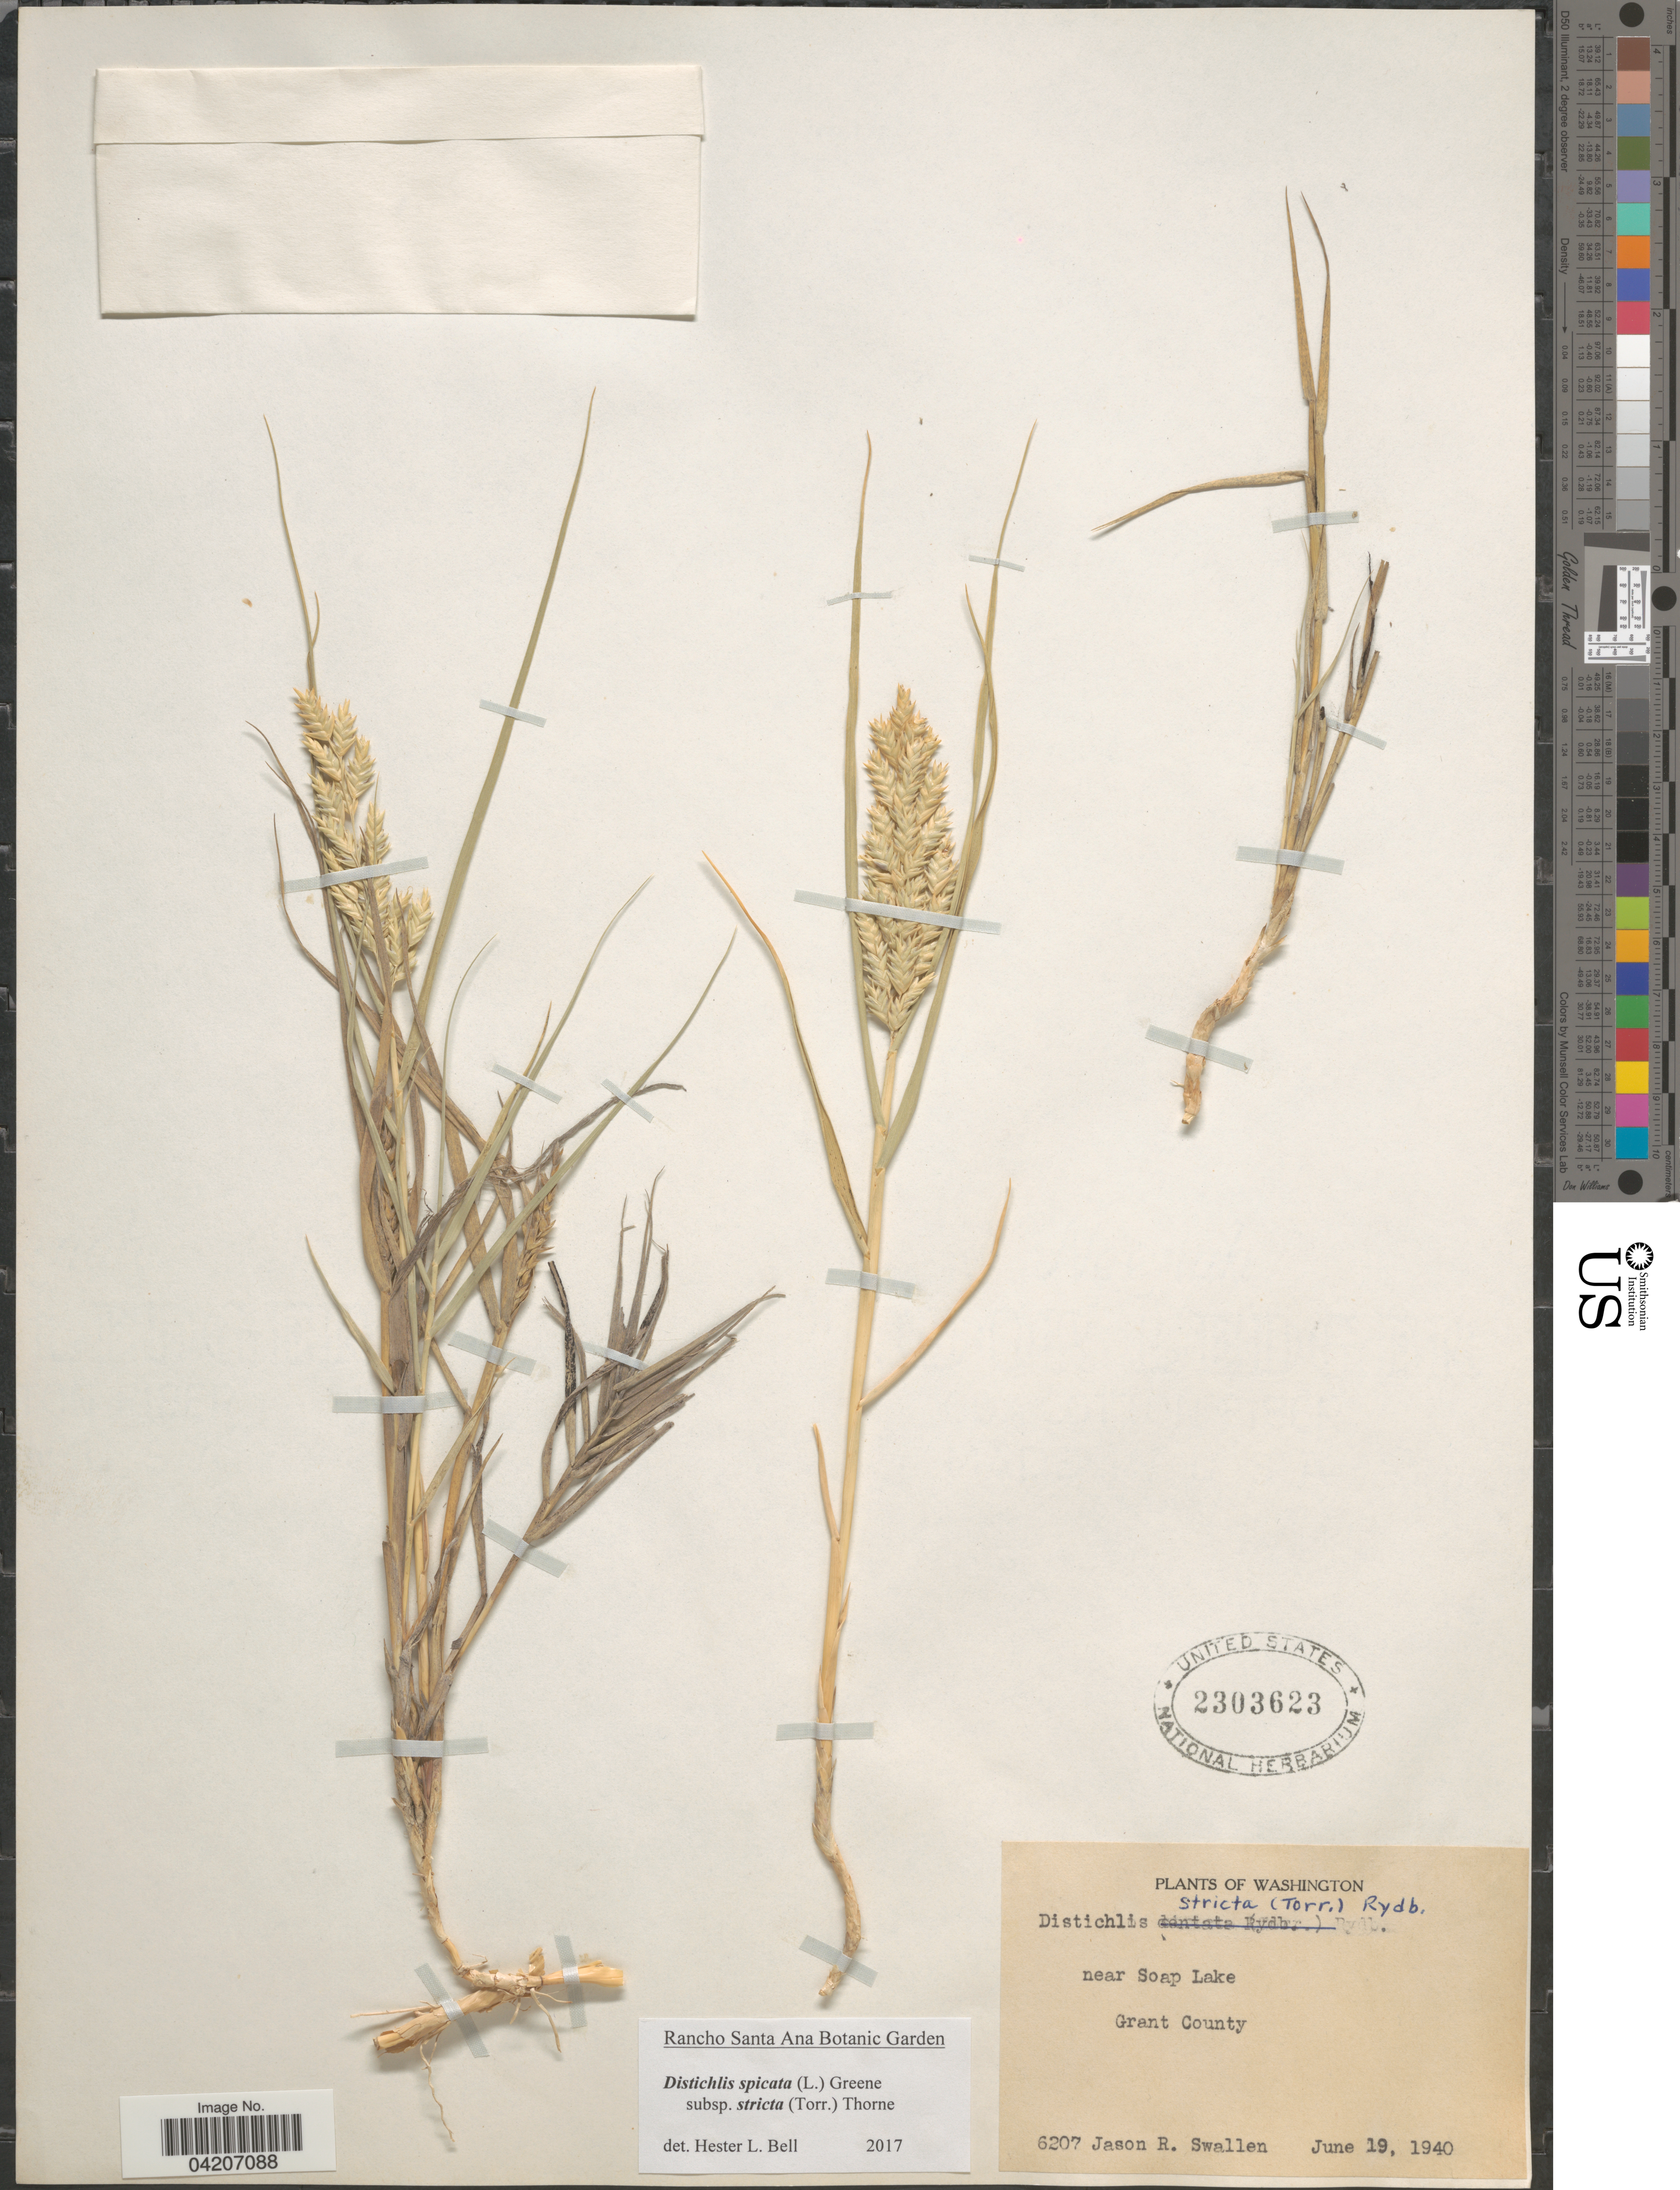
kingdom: Plantae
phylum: Tracheophyta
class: Liliopsida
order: Poales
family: Poaceae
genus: Distichlis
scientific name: Distichlis spicata subsp. stricta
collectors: J. R. Swallen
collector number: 6207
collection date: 1940-06-19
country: United States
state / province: Washington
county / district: Grant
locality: Near Soap Lake. Grant County.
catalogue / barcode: US 2303623